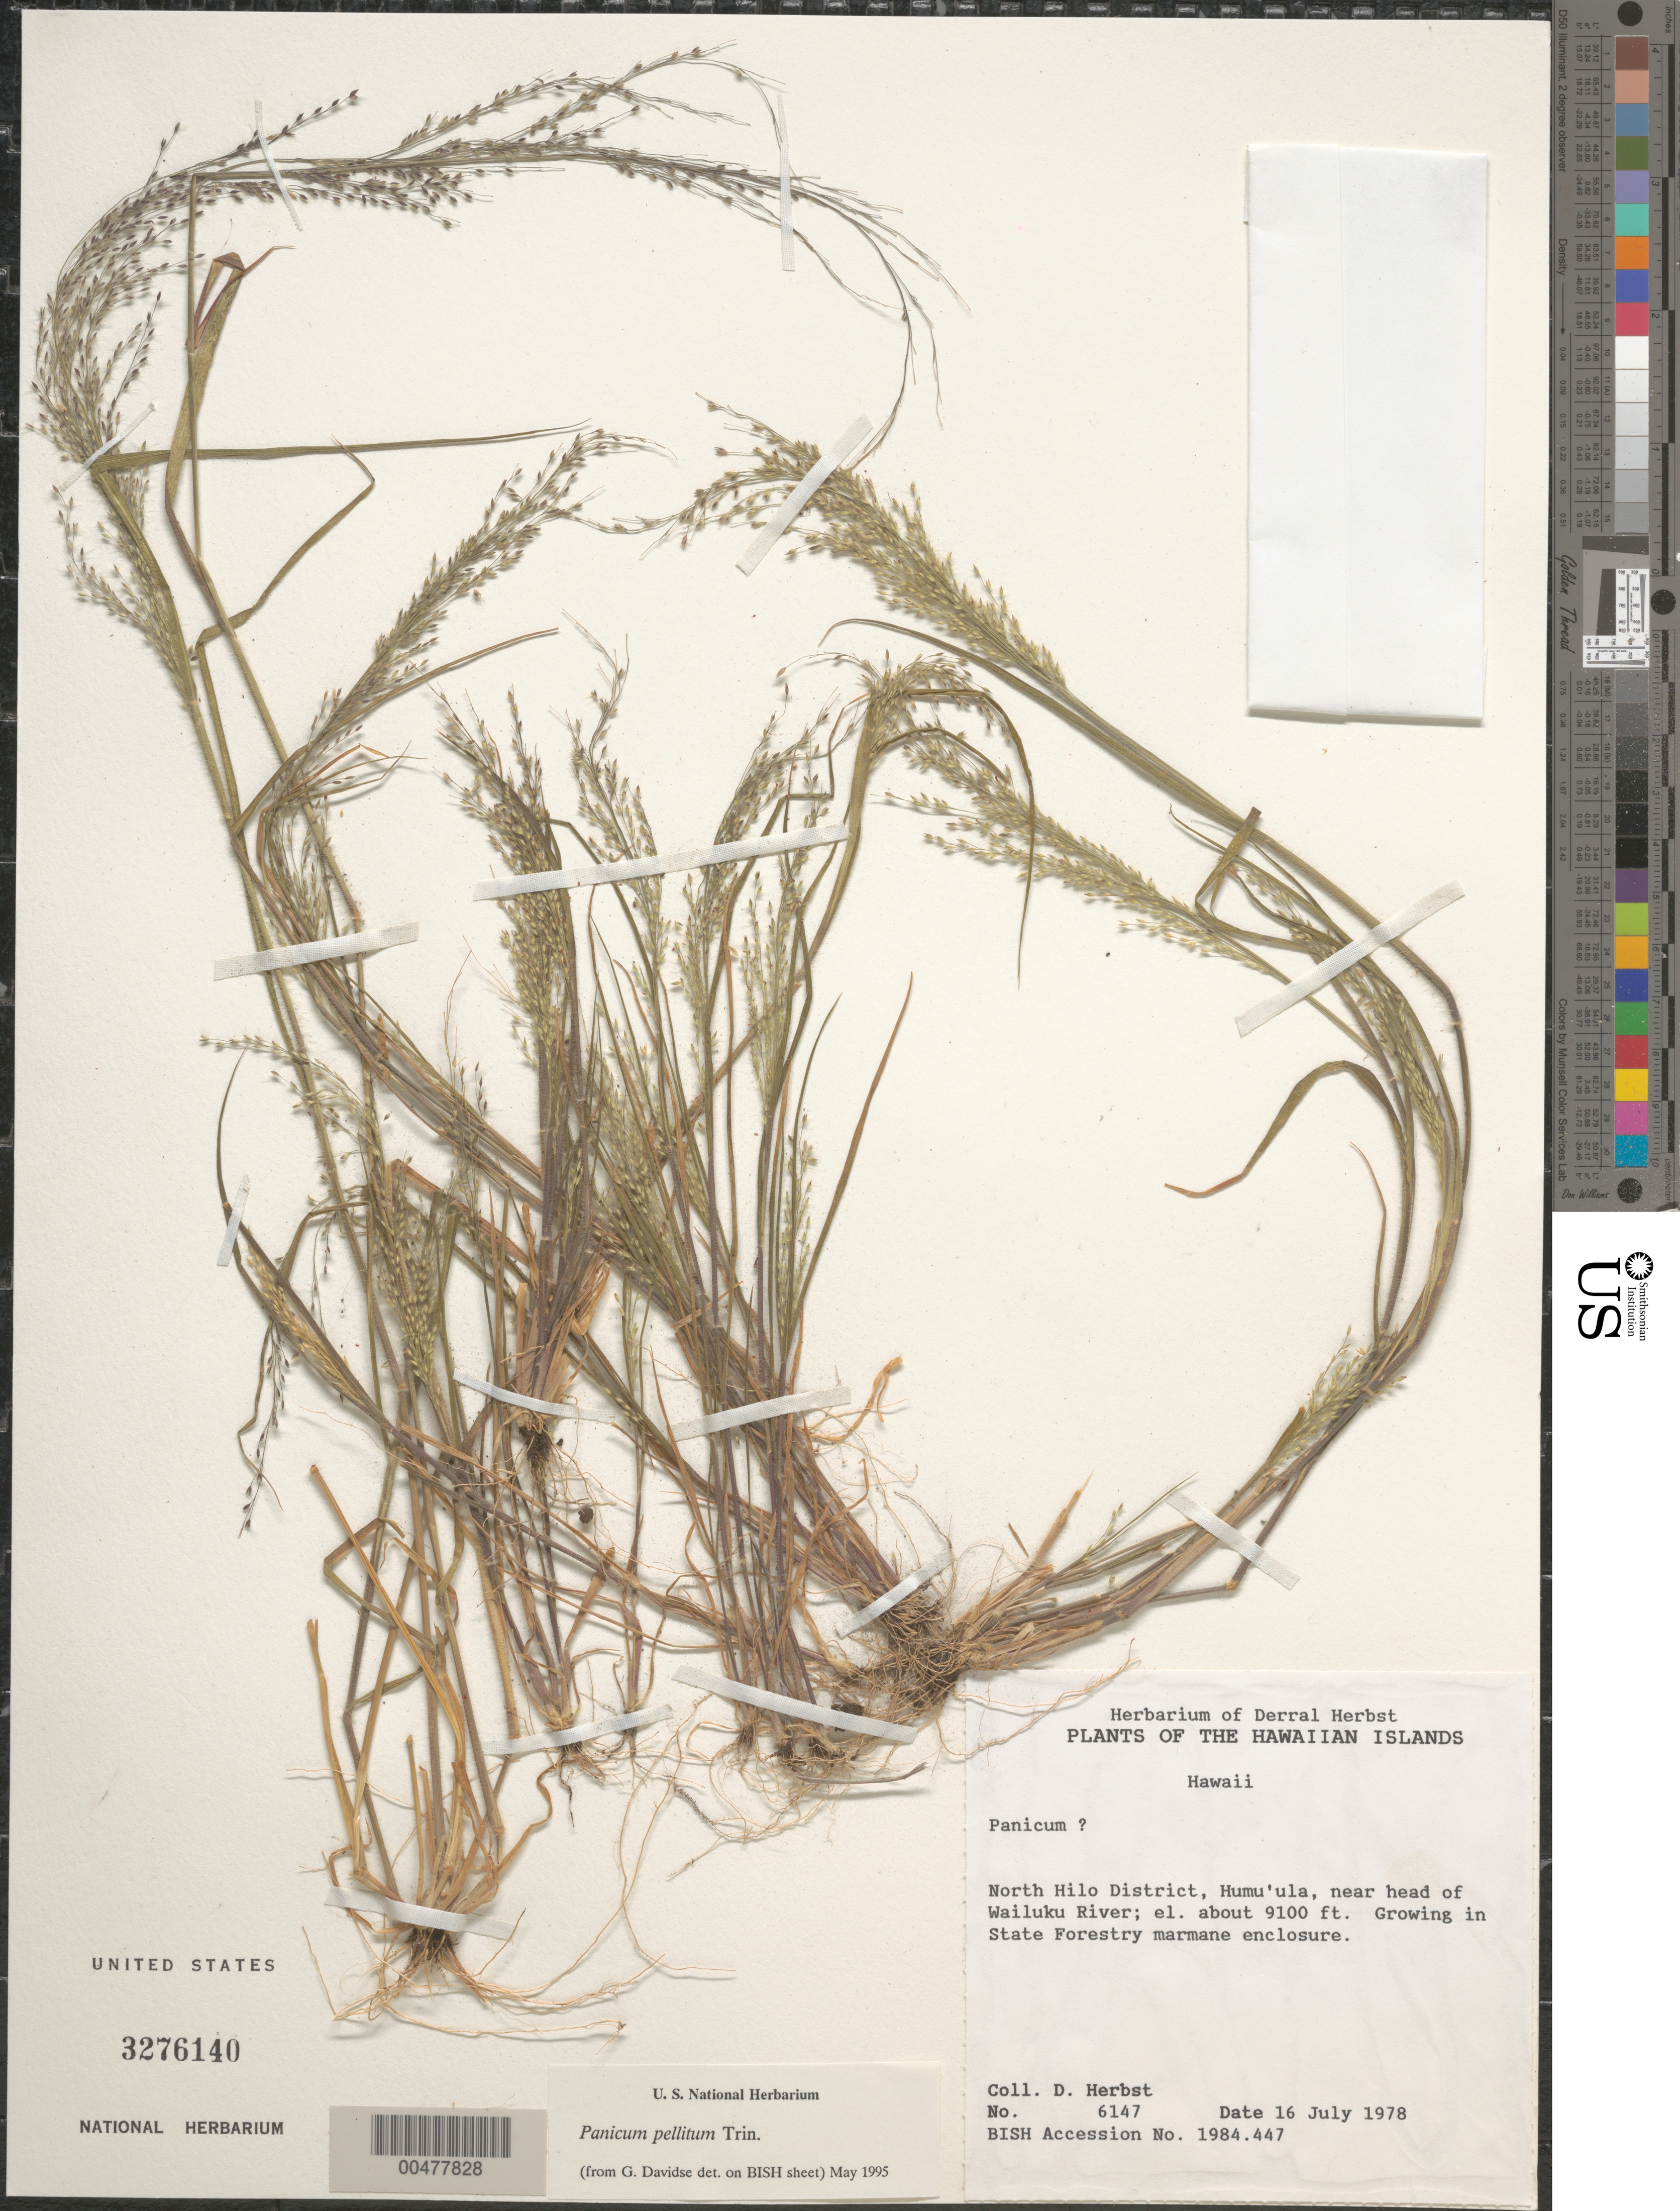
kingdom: Plantae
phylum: Tracheophyta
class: Liliopsida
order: Poales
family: Poaceae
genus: Panicum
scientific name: Panicum pellitum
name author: Trin.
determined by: Davidse, Gerrit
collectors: D. R. Herbst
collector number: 6147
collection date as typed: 16 Jul 1978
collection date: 1978-07-16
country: United States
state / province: Hawaii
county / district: Hawaii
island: Hawaii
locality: N Hilo Dist., Humuula, near head of Wailuku River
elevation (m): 2774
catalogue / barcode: US 3276140